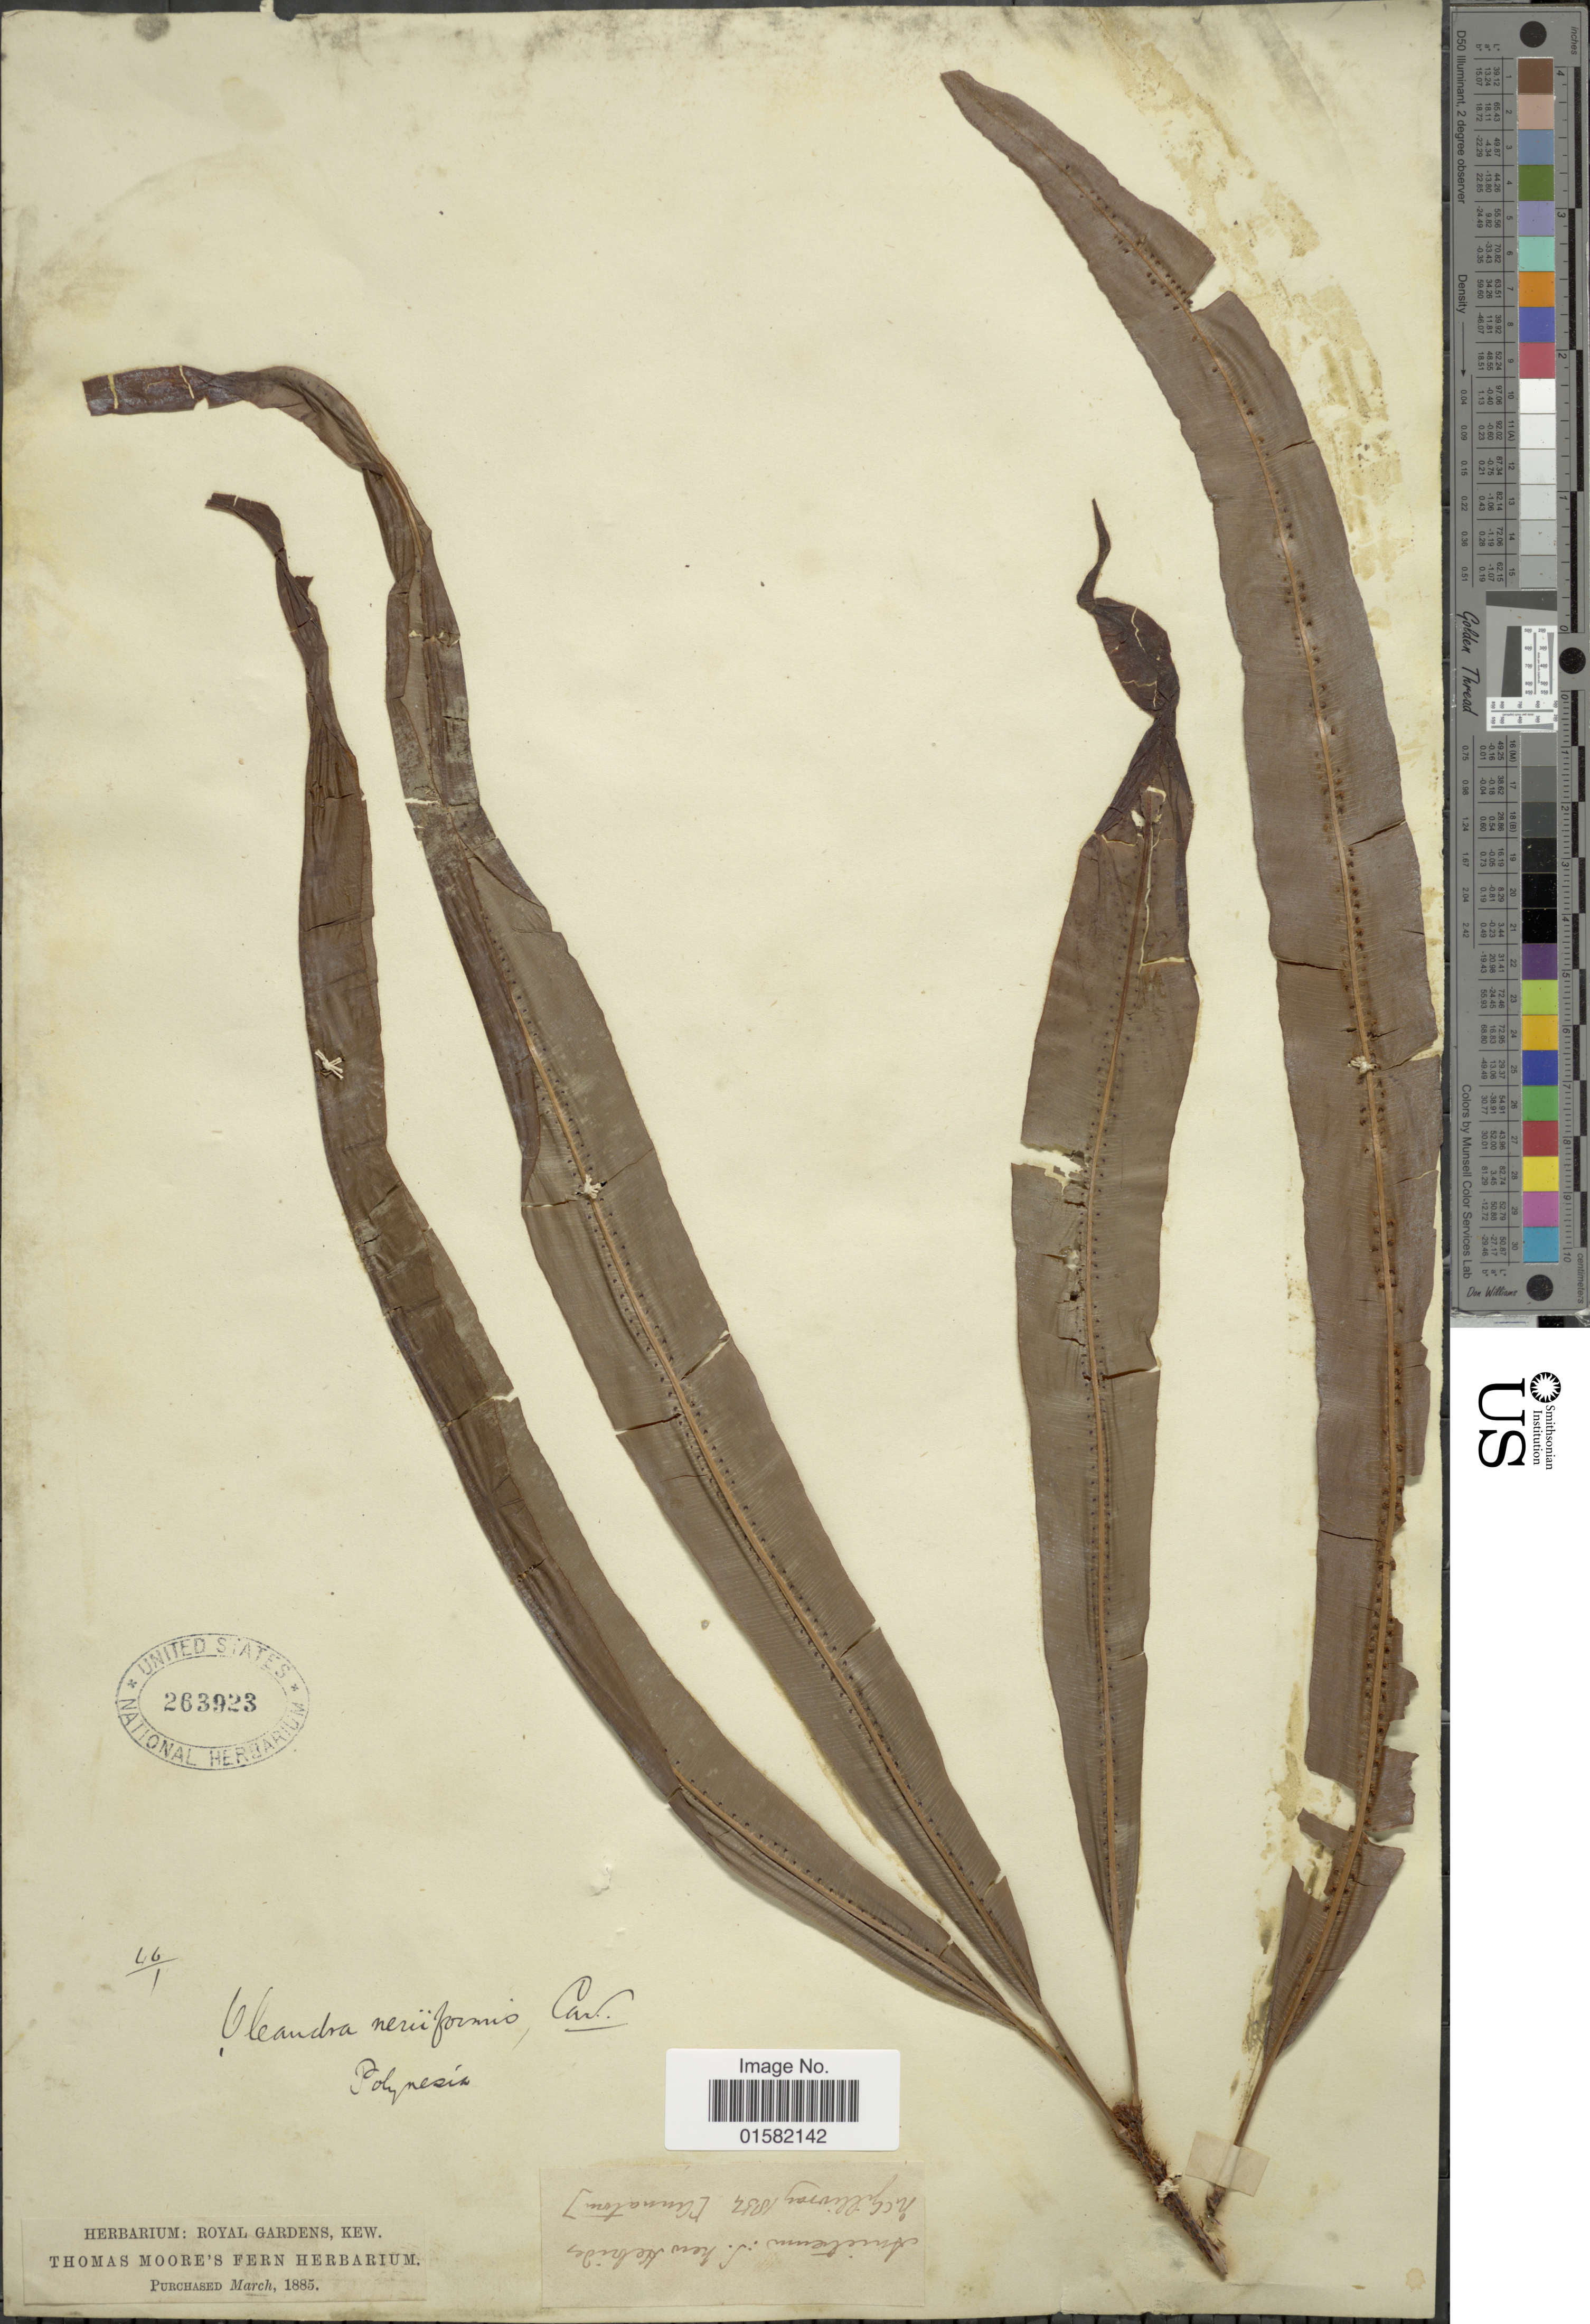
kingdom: Plantae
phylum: Tracheophyta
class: Polypodiopsida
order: Polypodiales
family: Oleandraceae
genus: Oleandra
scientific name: Oleandra neriiformis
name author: Cav.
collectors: McGilliivary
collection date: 1854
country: Vanuatu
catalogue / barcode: US 263923